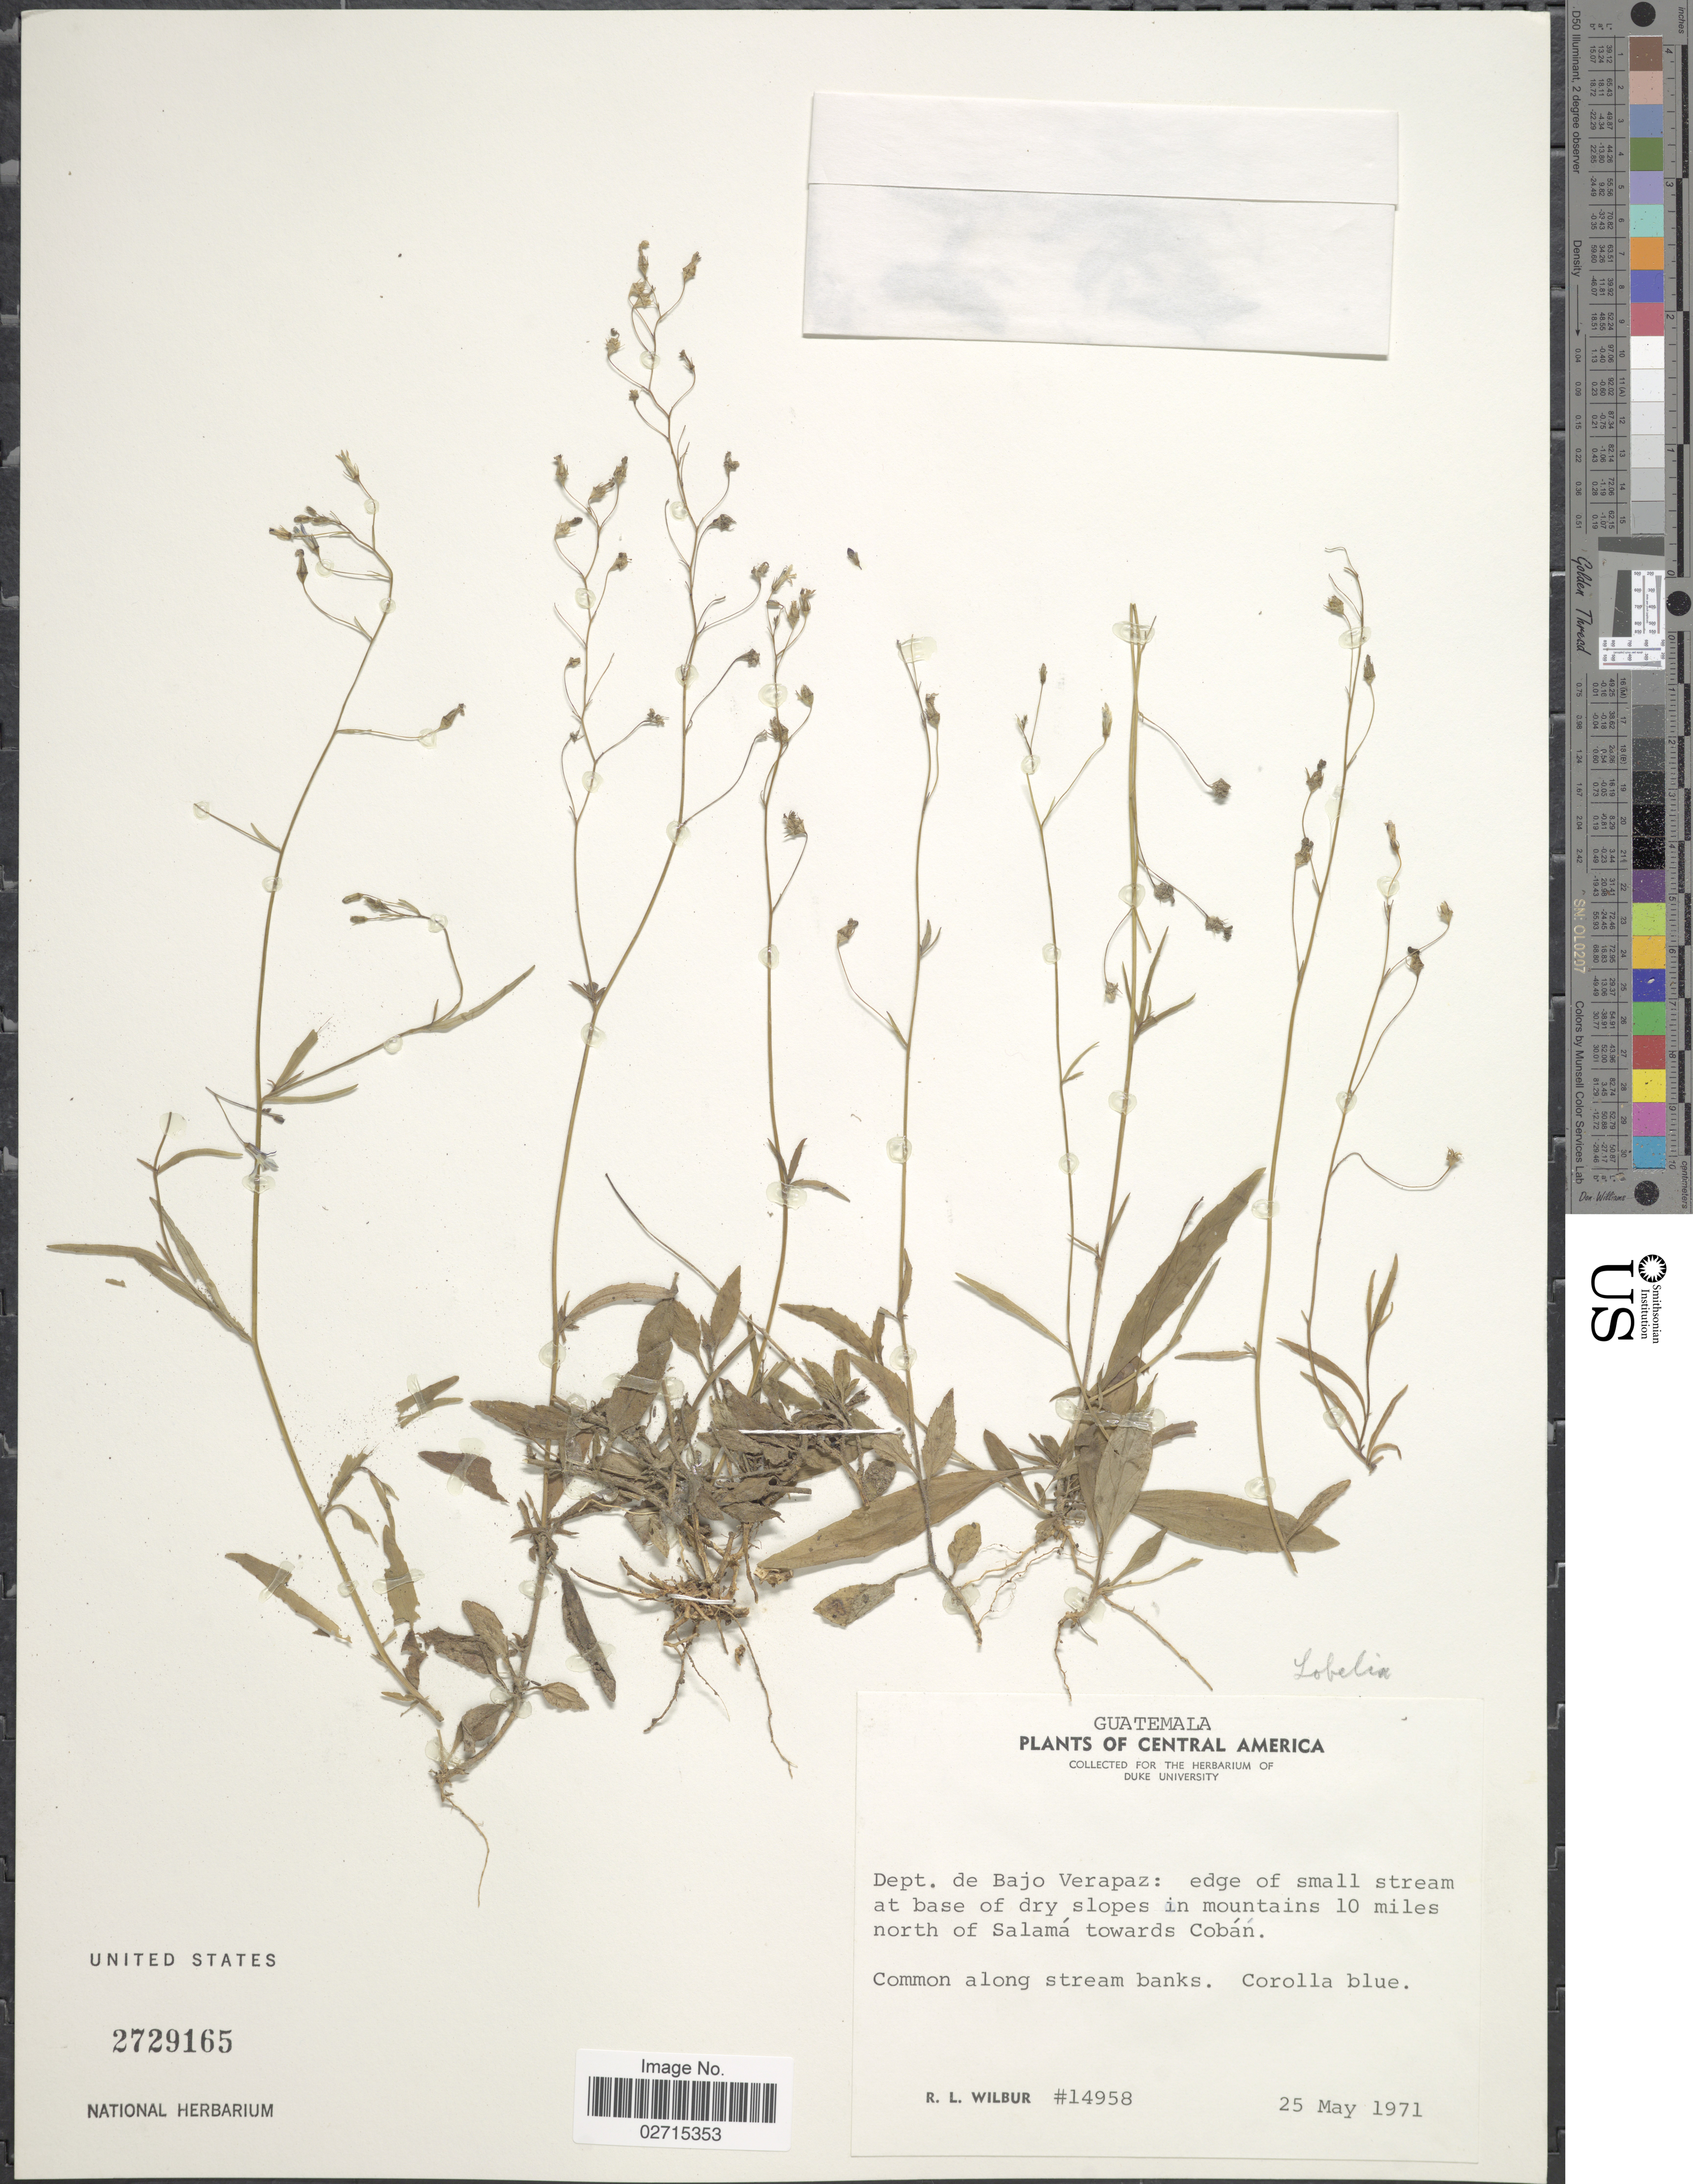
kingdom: Plantae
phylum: Tracheophyta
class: Magnoliopsida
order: Asterales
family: Campanulaceae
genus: Lobelia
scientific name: Lobelia sp.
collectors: R. L. Wilbur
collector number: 14958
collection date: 1971-05-25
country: Guatemala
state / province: Baja Verapaz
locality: Dept. de Bajo Verapaz: edge of small stream at base of dry slopes in mountains 10 miles north of Salamá towards Cobán. Common along stream banks.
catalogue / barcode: US 2729165